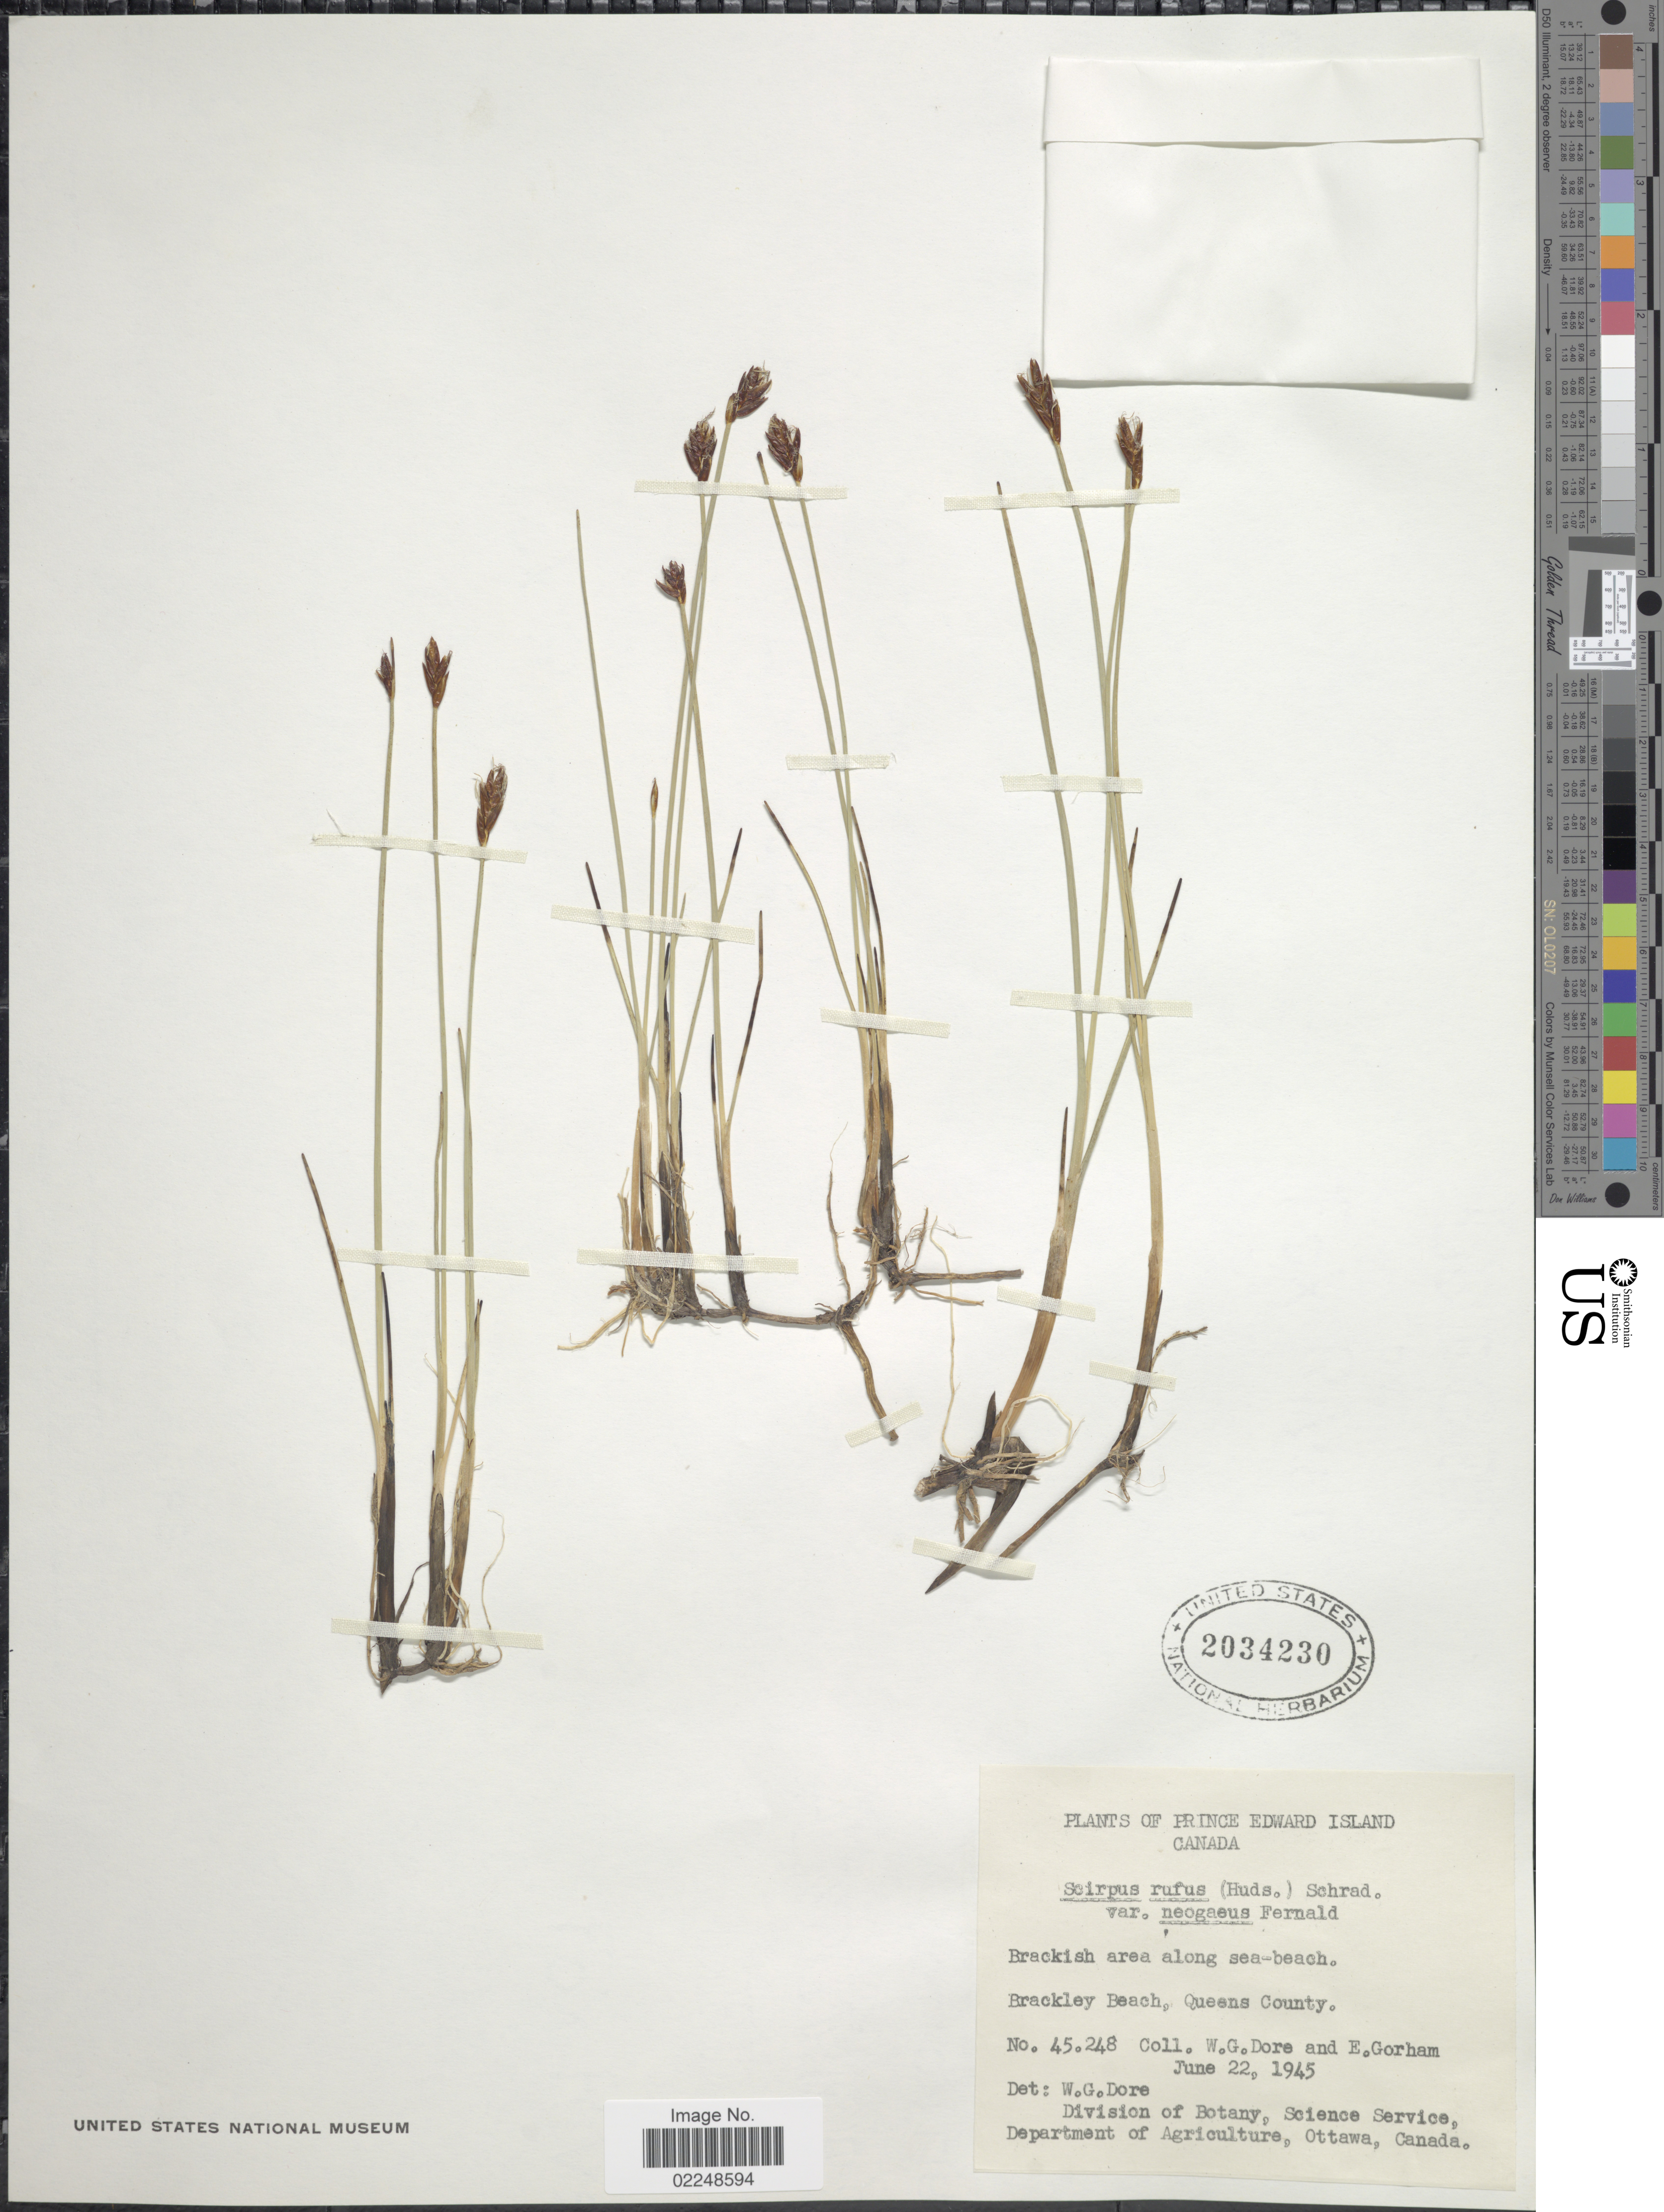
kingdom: Plantae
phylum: Tracheophyta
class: Liliopsida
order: Poales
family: Cyperaceae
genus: Blysmus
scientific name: Blysmus rufus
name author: (Huds.) Link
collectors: W. Dore & E. Gorham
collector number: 45248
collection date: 1945-06-22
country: Canada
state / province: Prince Edward Island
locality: Brackley Beach, Queens County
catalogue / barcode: US 2034230